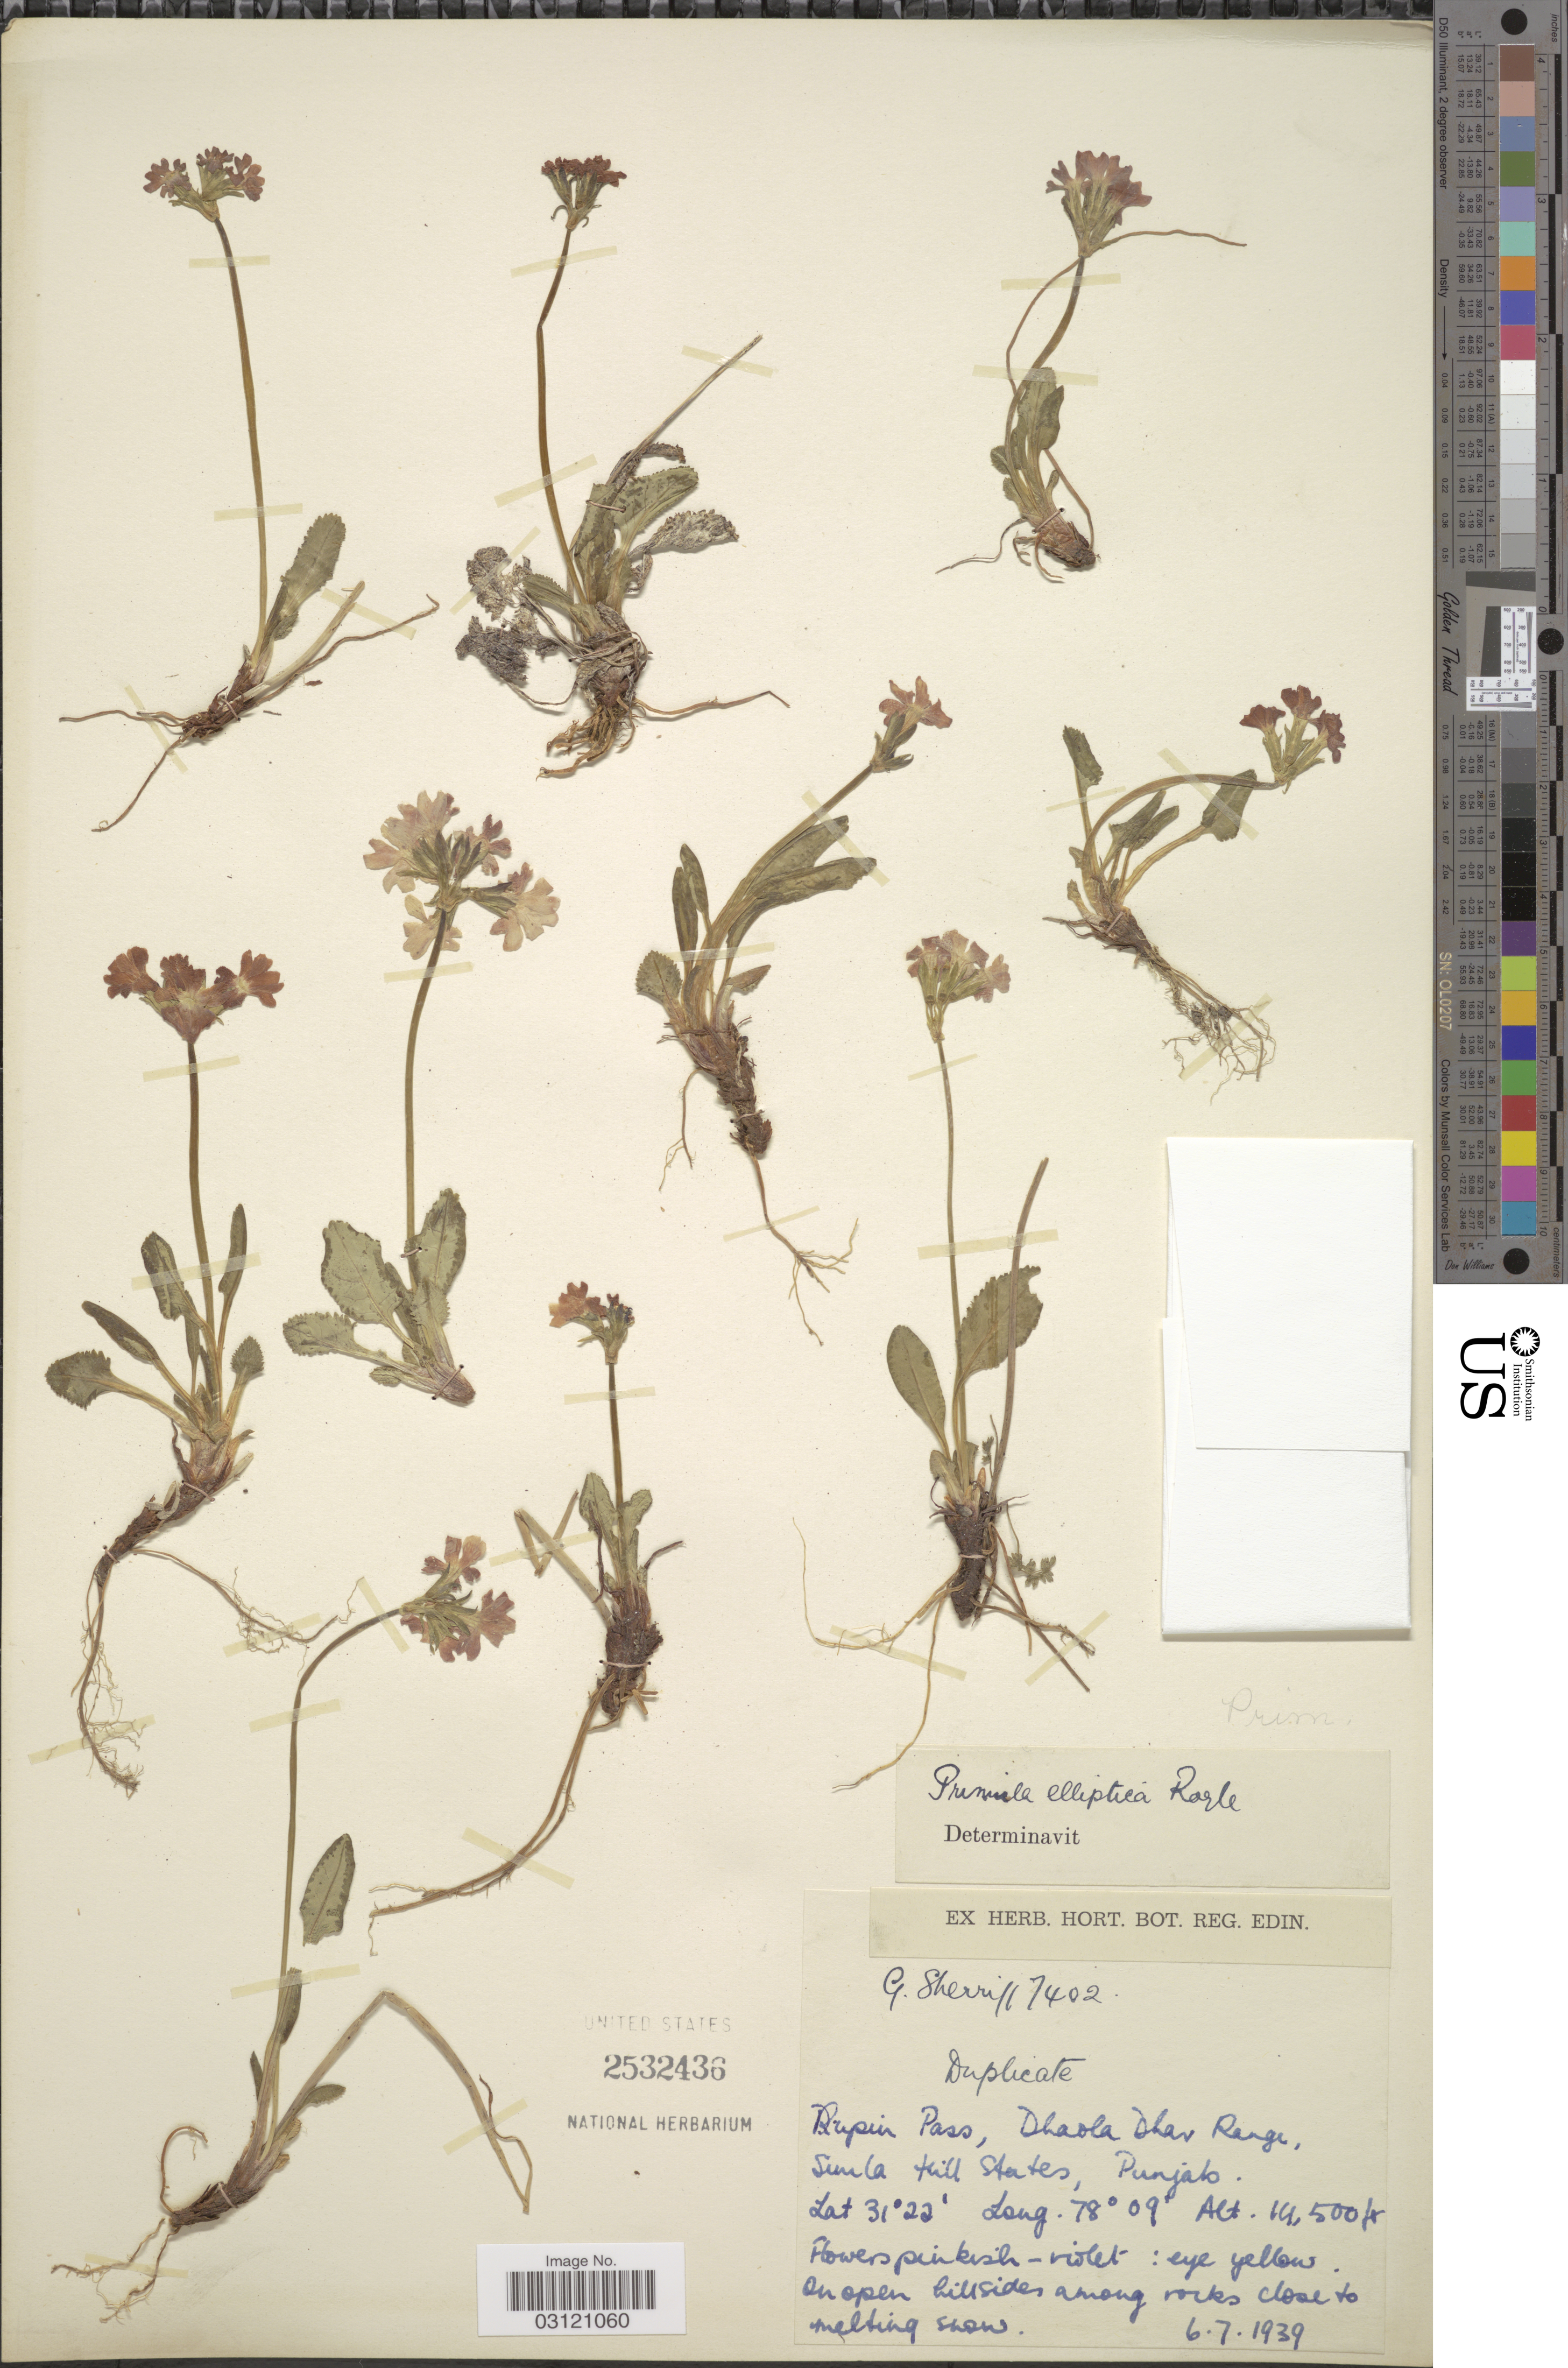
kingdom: Plantae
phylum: Tracheophyta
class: Magnoliopsida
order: Ericales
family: Primulaceae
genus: Primula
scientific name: Primula elliptica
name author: Royle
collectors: G. Sherriff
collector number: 7402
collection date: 1939-07-06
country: India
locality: Rupin Pass, Dhaola Dhar Range, Sumla Hill States.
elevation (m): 4420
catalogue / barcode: US 2532436